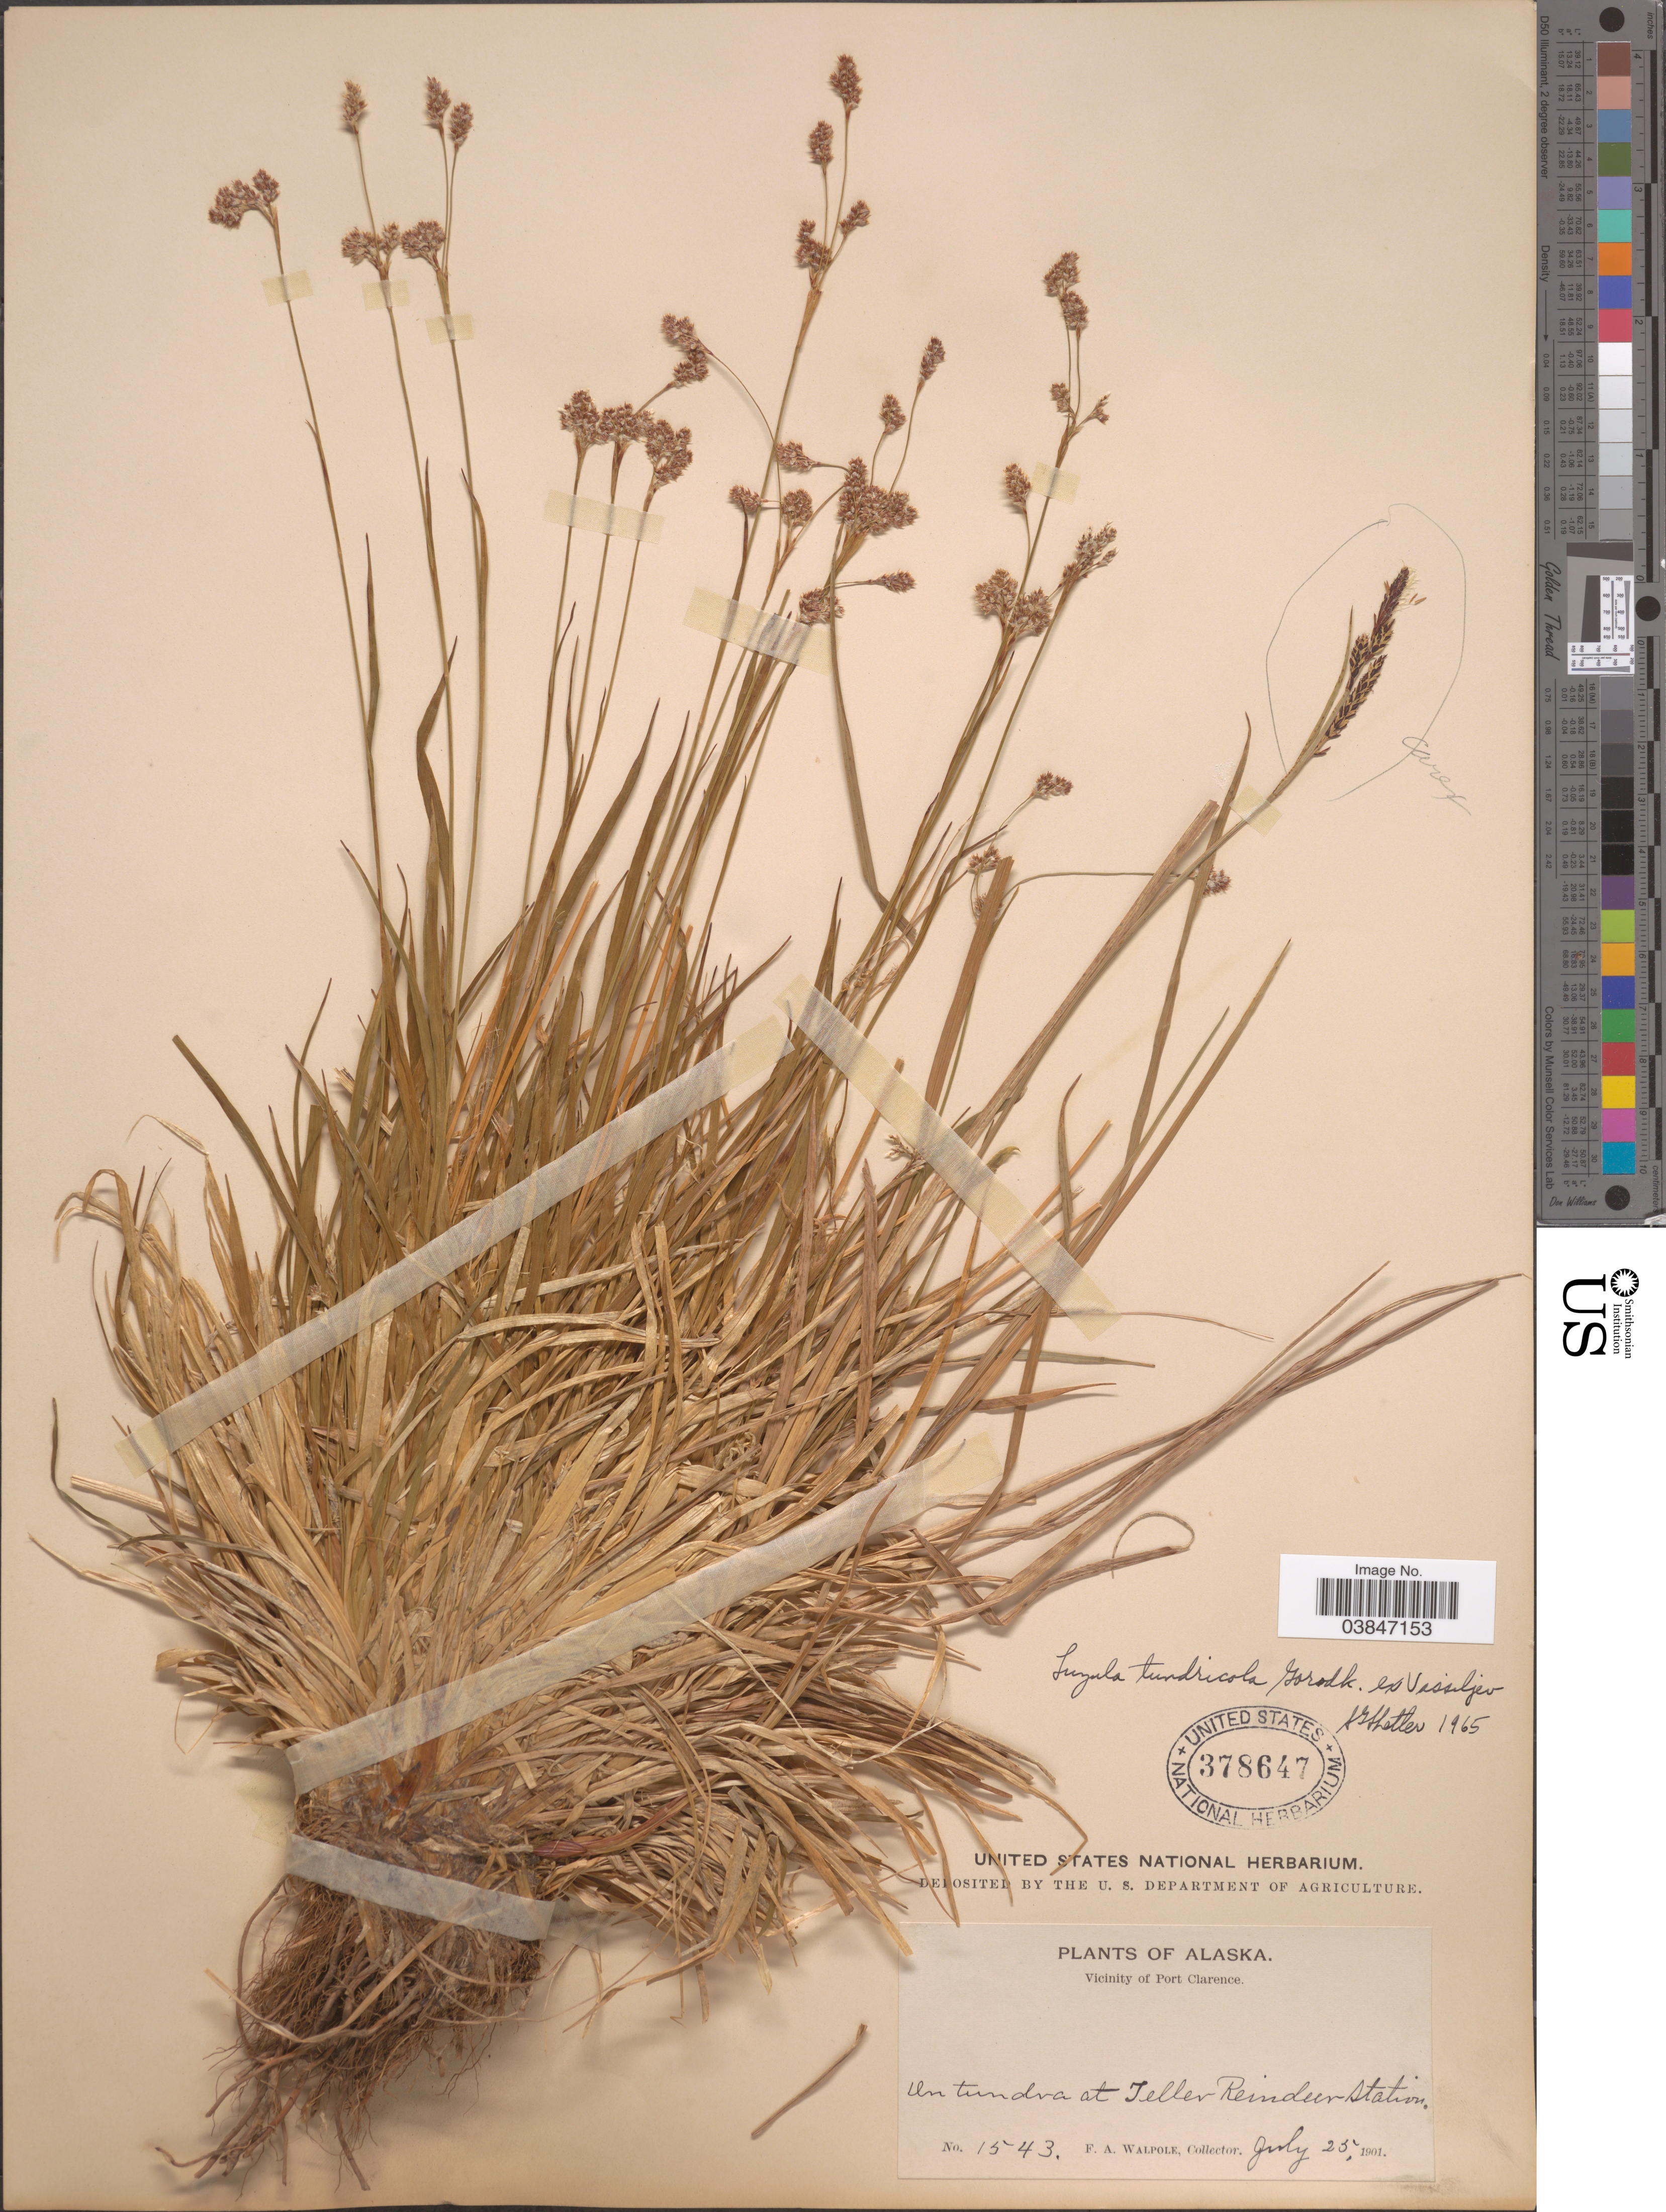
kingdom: Plantae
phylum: Tracheophyta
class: Liliopsida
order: Poales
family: Juncaceae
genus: Luzula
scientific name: Luzula tundricola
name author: (Gorodkov) V. Vassil.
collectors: F. Walpole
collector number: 1543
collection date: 1901-07-25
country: United States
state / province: Alaska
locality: Vicinity of Port Clarence. On tundra at Teller Reindeer Station.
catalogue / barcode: US 378647